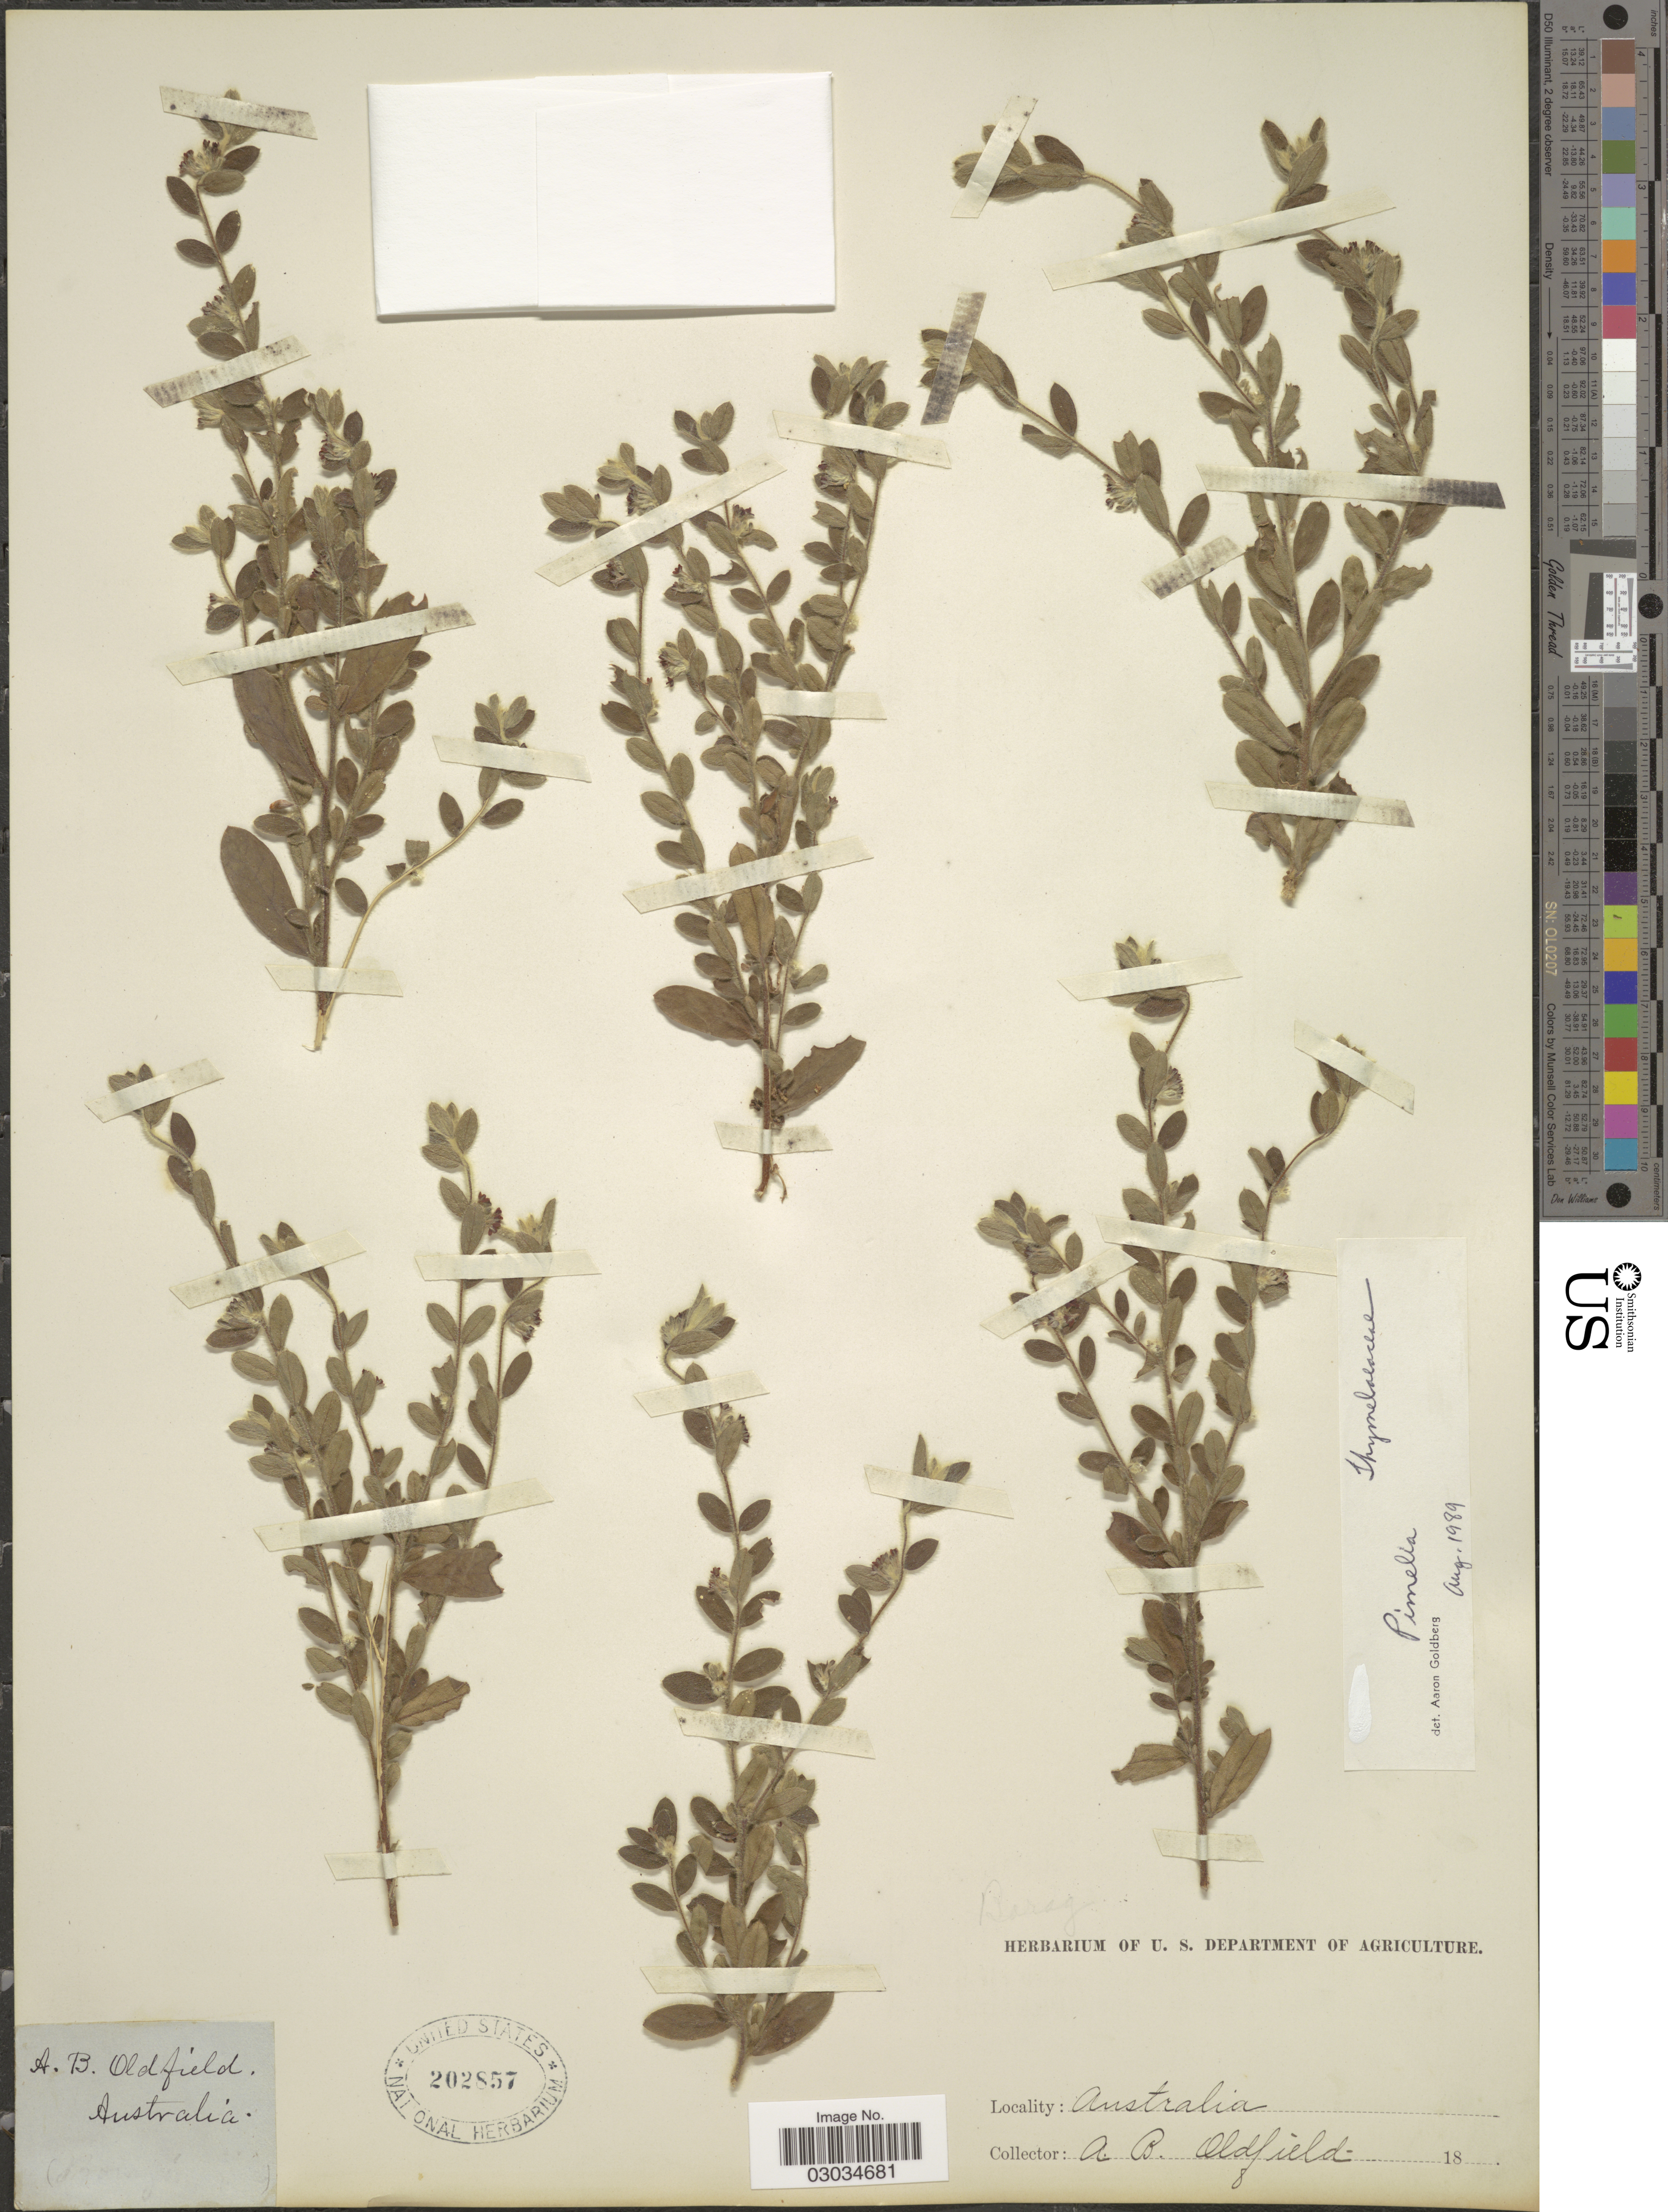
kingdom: Plantae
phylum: Tracheophyta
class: Magnoliopsida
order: Malvales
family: Thymelaeaceae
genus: Pimelea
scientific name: Pimelea sp.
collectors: A. Oldfield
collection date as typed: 18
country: Australia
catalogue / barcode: US 202857